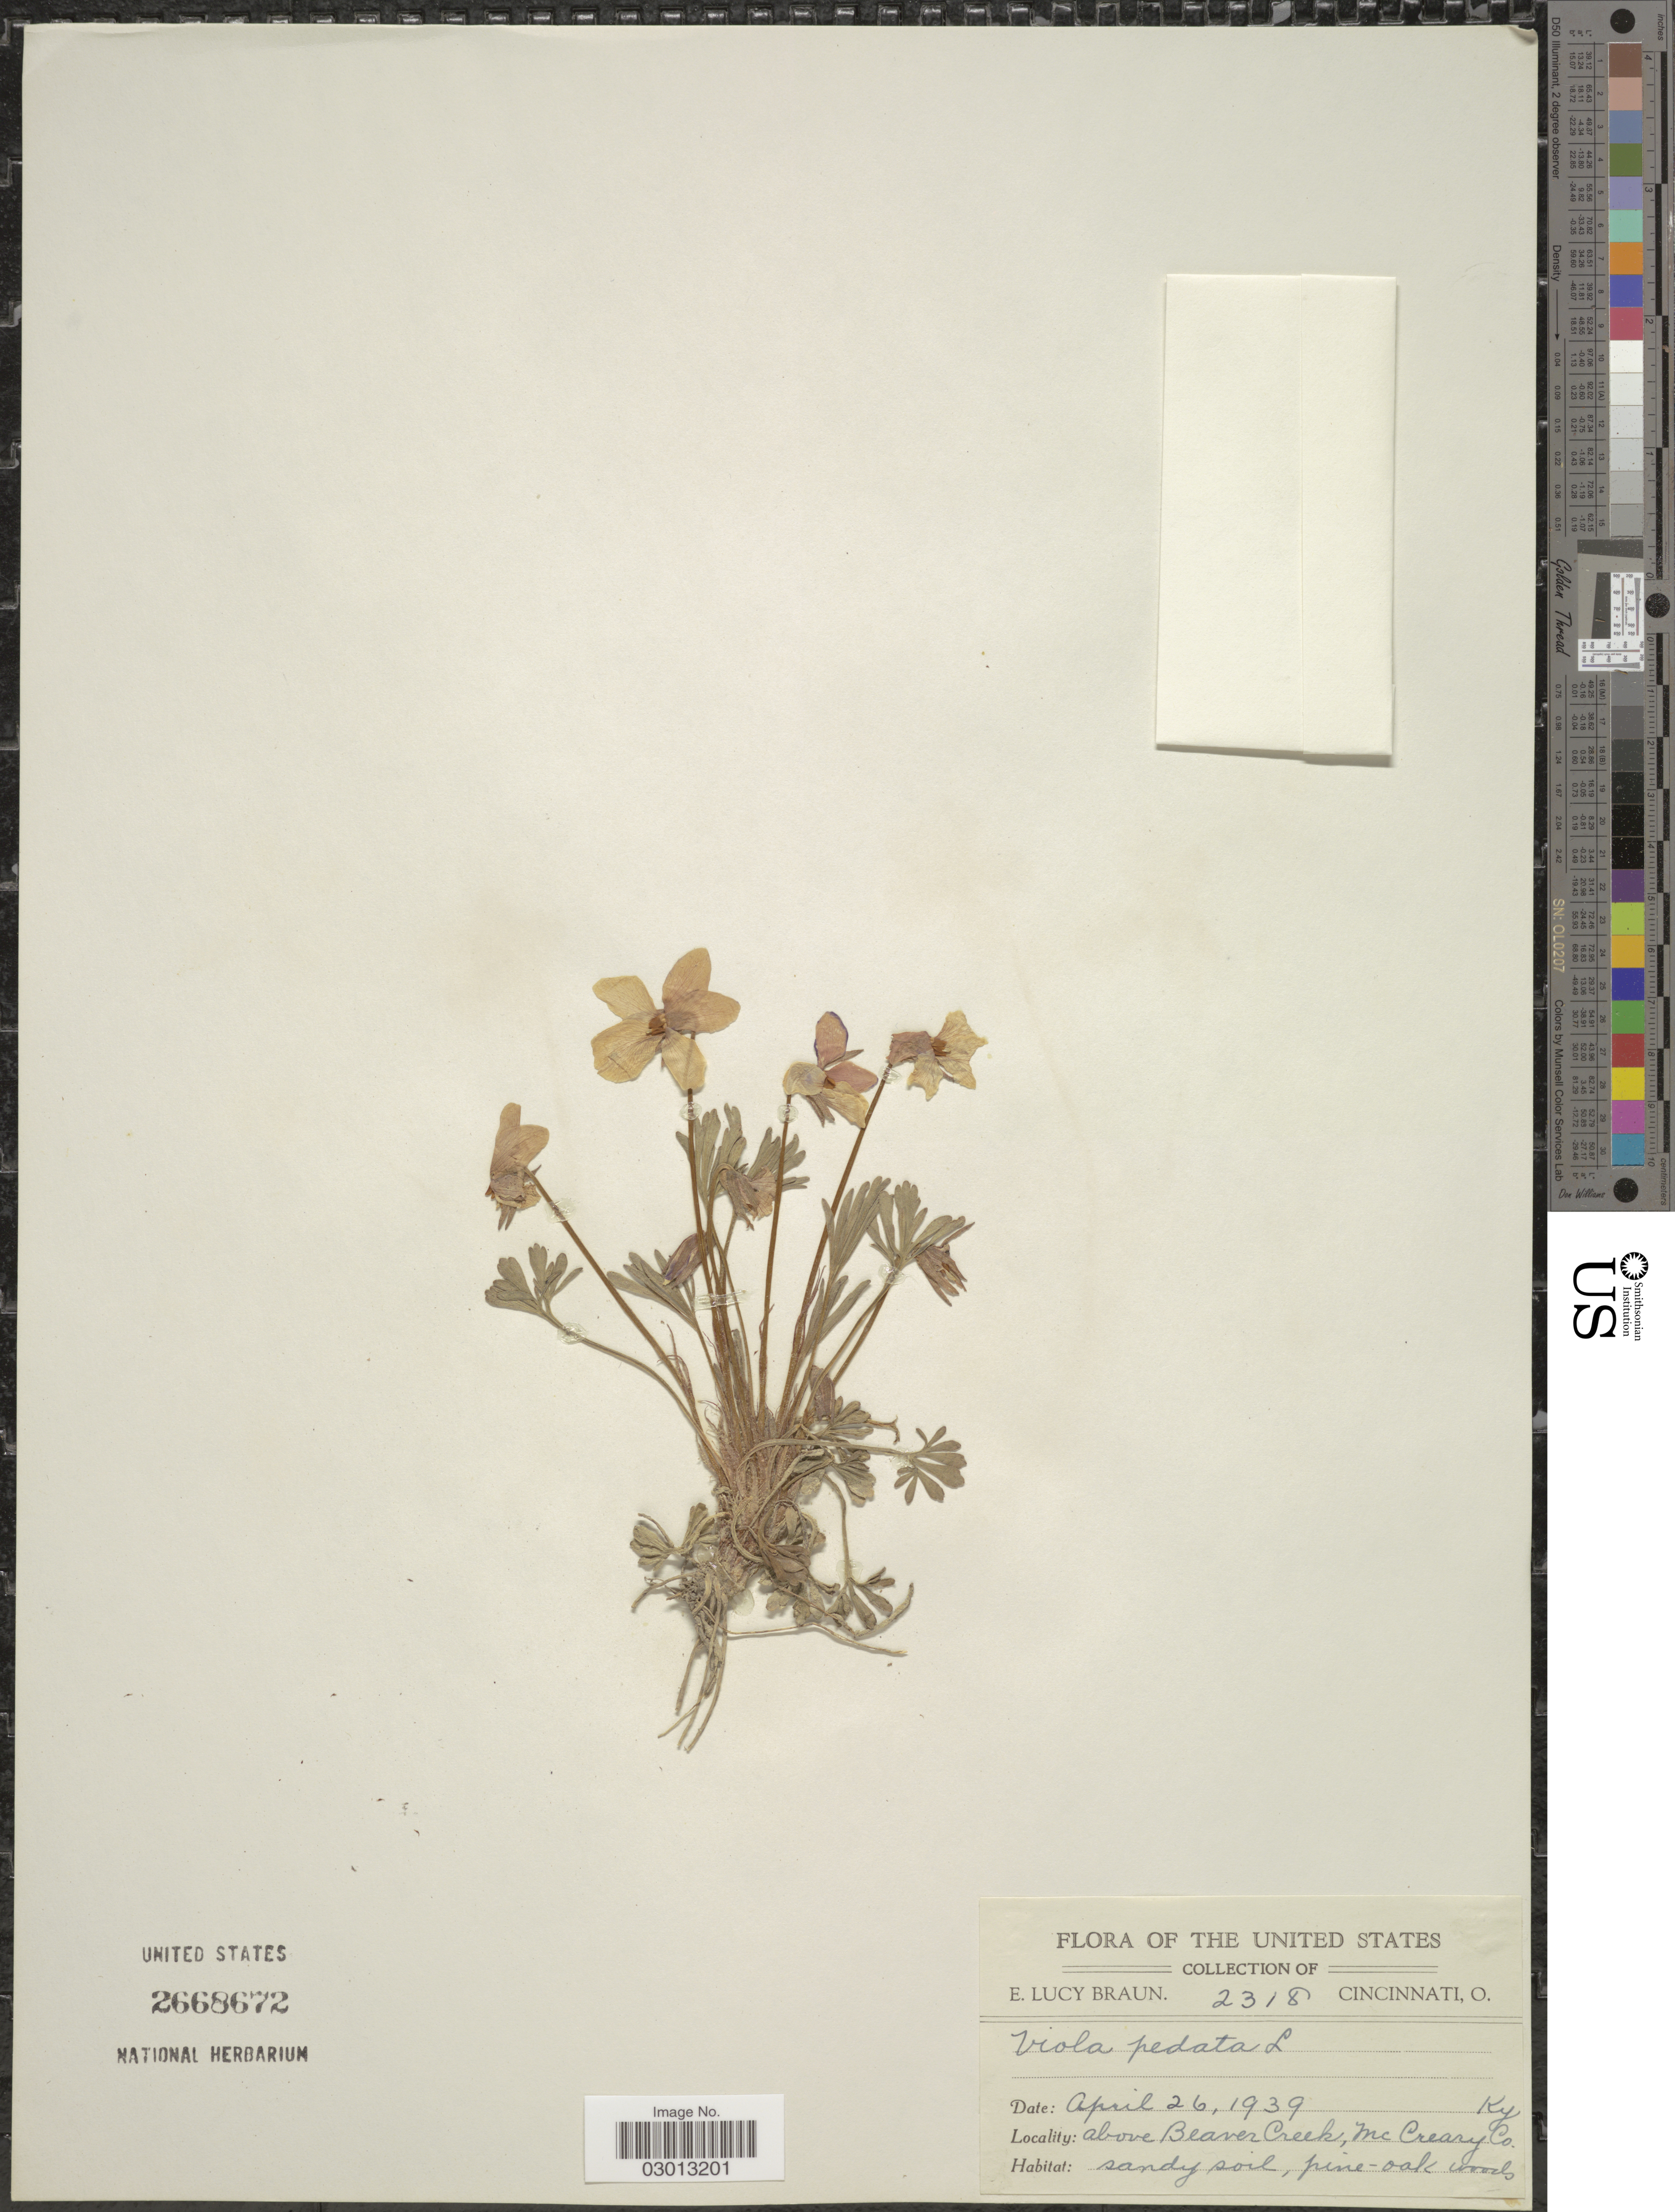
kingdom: Plantae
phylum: Tracheophyta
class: Magnoliopsida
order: Malpighiales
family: Violaceae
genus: Viola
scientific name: Viola pedata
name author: L.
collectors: E. L. Braun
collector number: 2318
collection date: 1939-04-26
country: United States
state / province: Kentucky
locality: Above Beaver Creek, Mc Creary Co.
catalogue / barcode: US 2668672